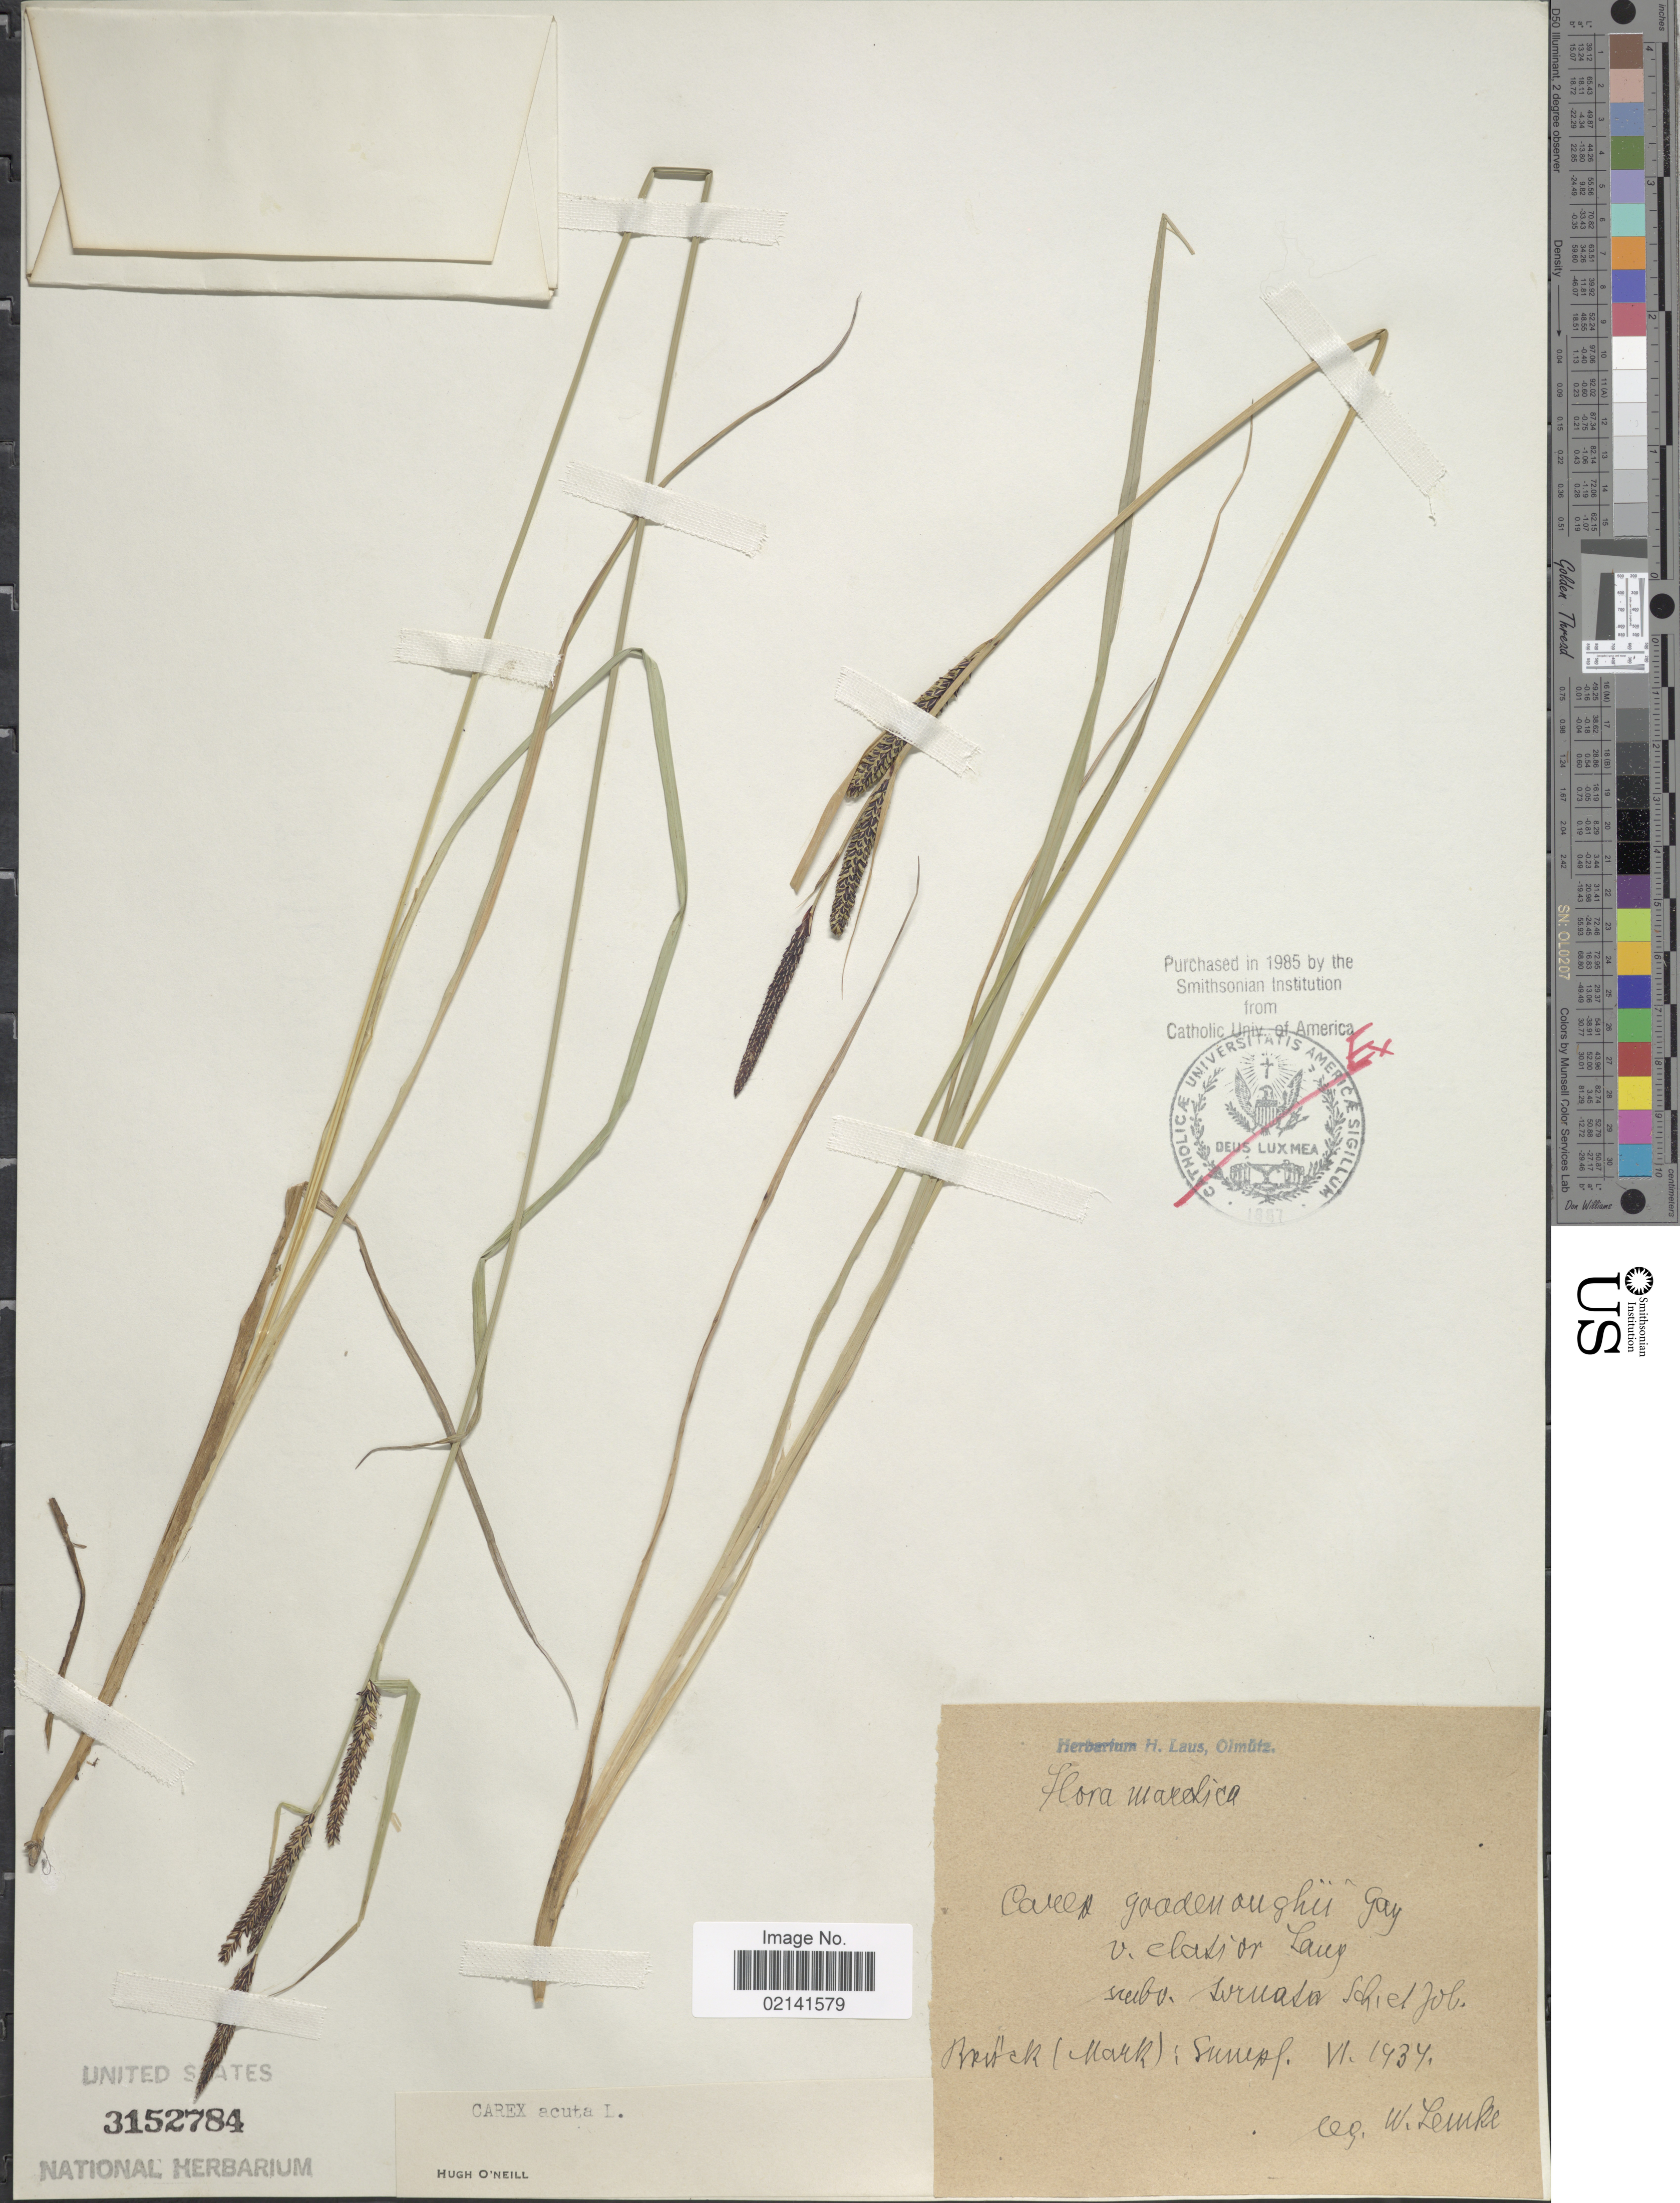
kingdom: Plantae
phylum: Tracheophyta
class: Liliopsida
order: Poales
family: Cyperaceae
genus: Carex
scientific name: Carex acuta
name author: L.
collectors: W. Lemke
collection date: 1934-06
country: Germany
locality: Bruck (mark) Sunepf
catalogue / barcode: US 3152784